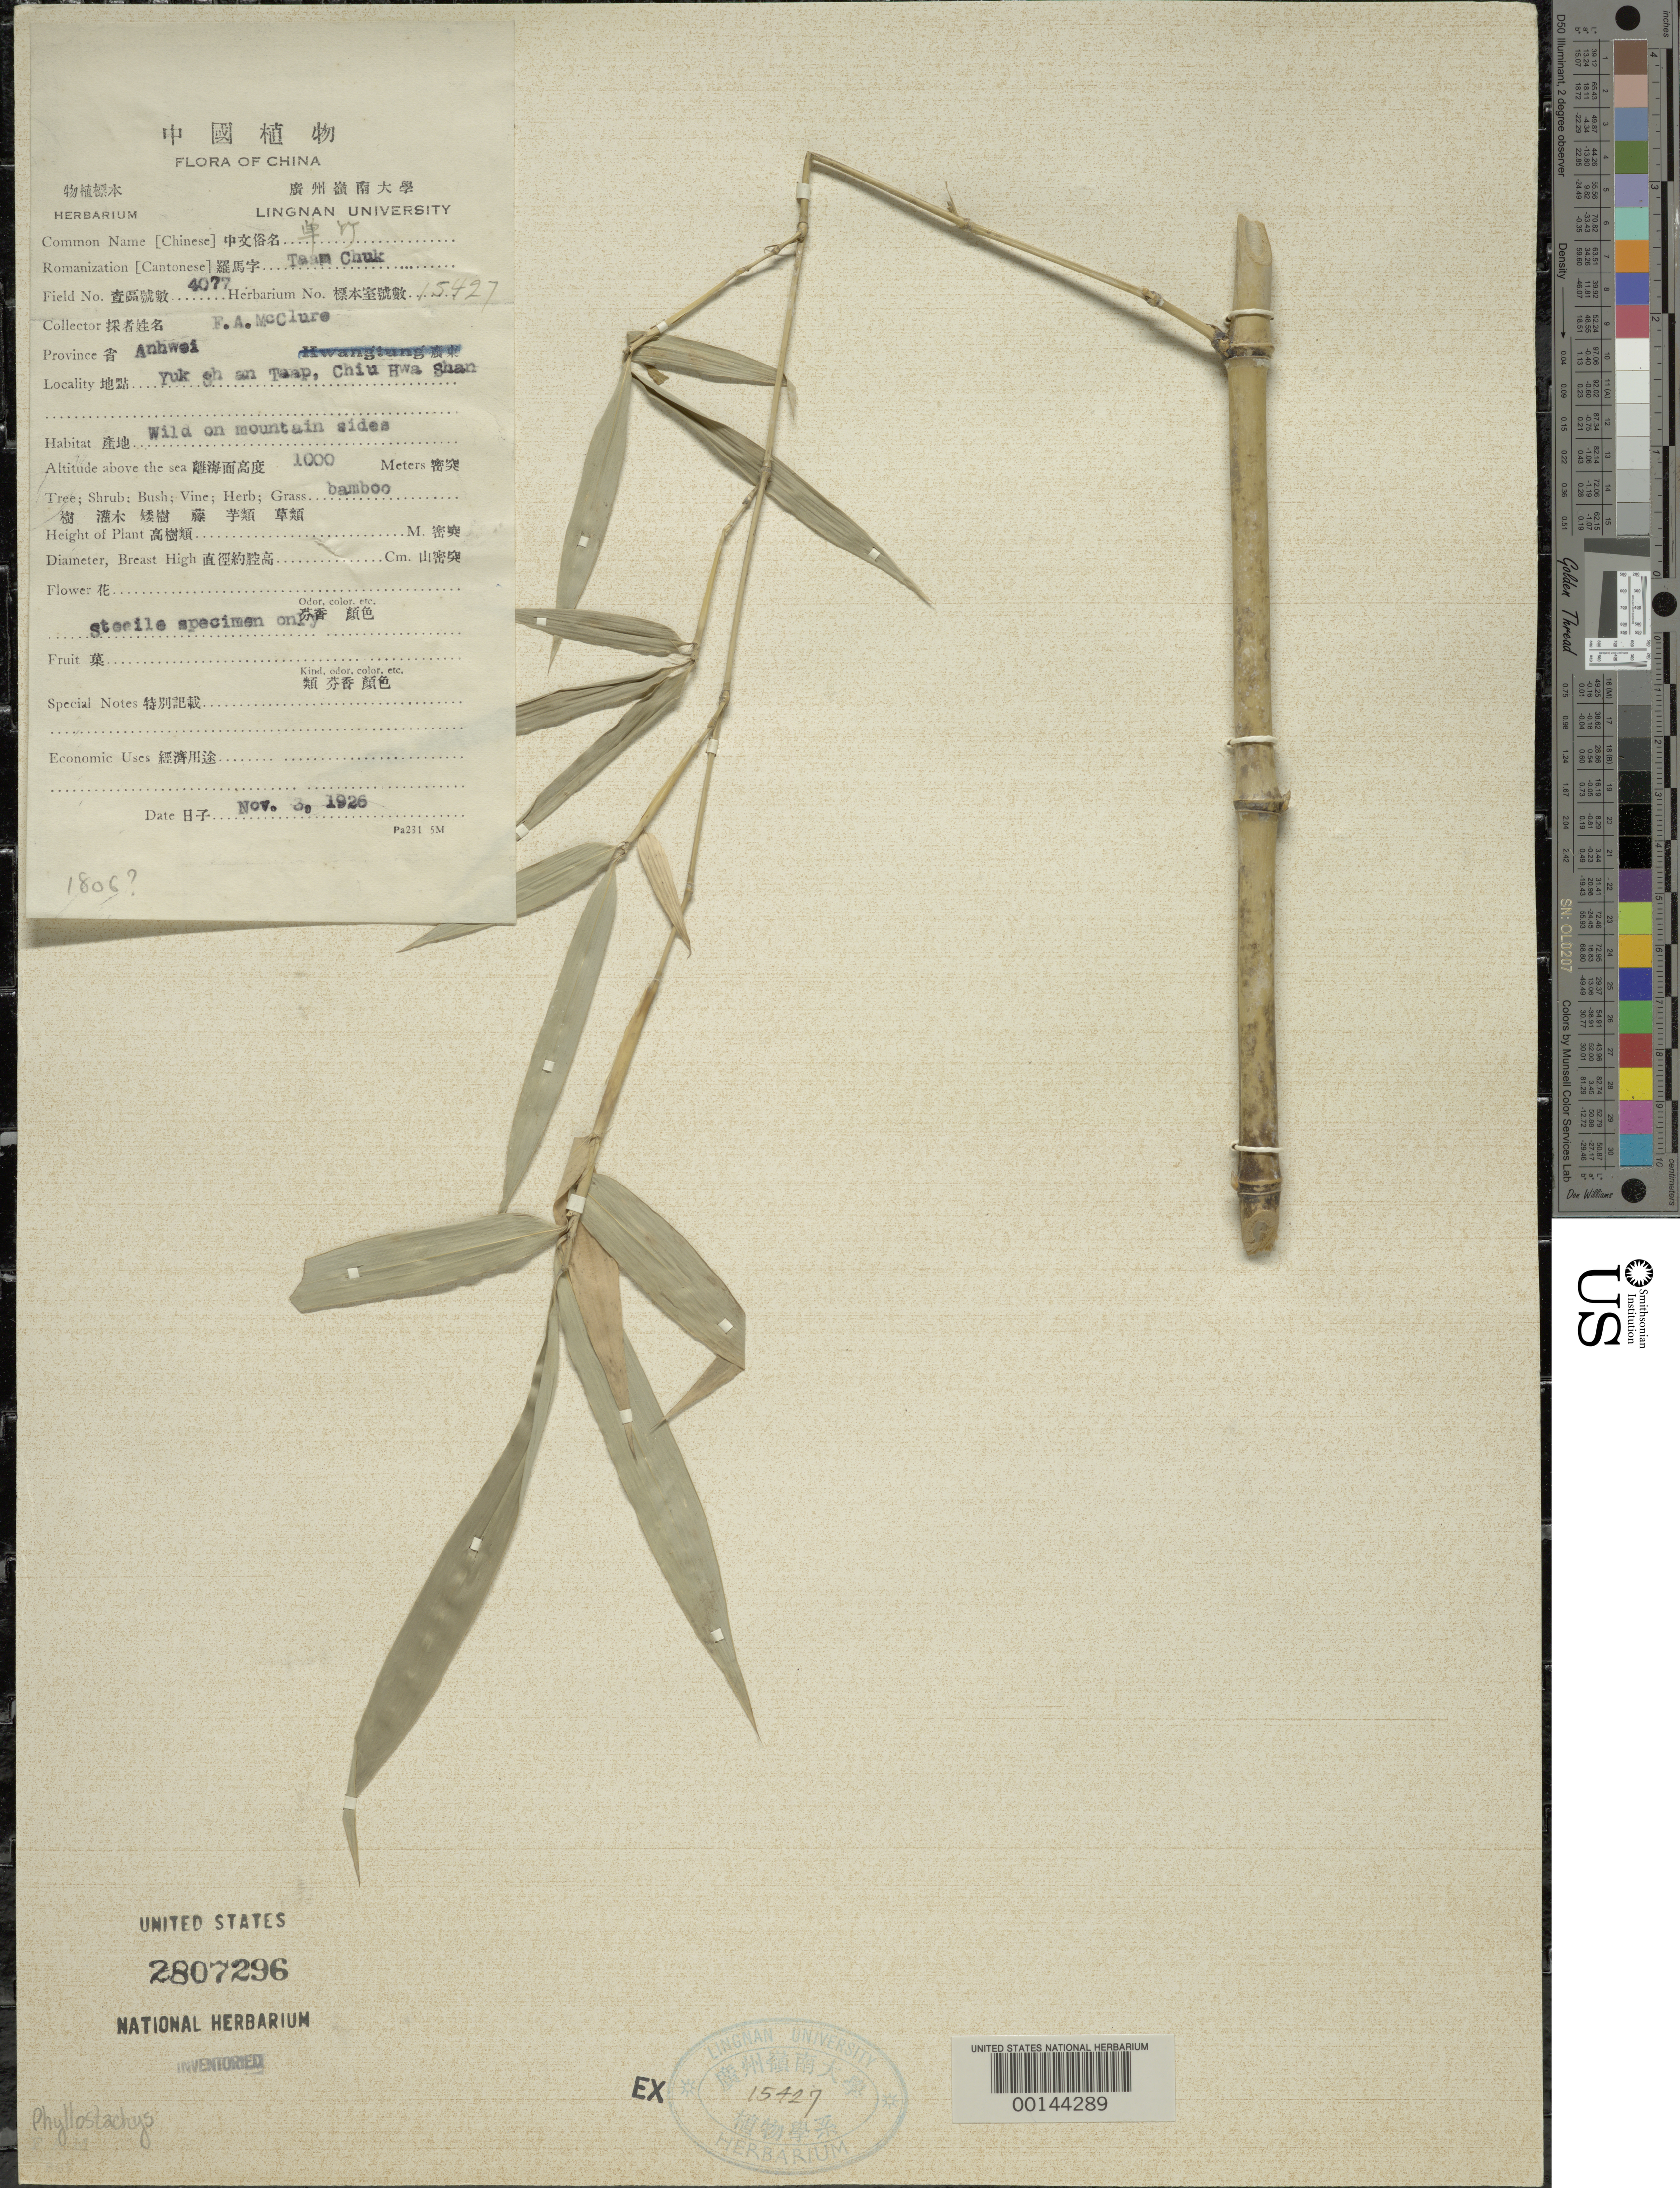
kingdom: Plantae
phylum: Tracheophyta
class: Liliopsida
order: Poales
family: Poaceae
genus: Phyllostachys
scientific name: Phyllostachys sp.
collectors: F. A. McClure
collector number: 4077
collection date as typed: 03 Nov 1926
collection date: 1926-11-03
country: China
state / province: Anhui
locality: Yuk shan toap, chiu hwa shaan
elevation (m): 1000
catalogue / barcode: US 2807296